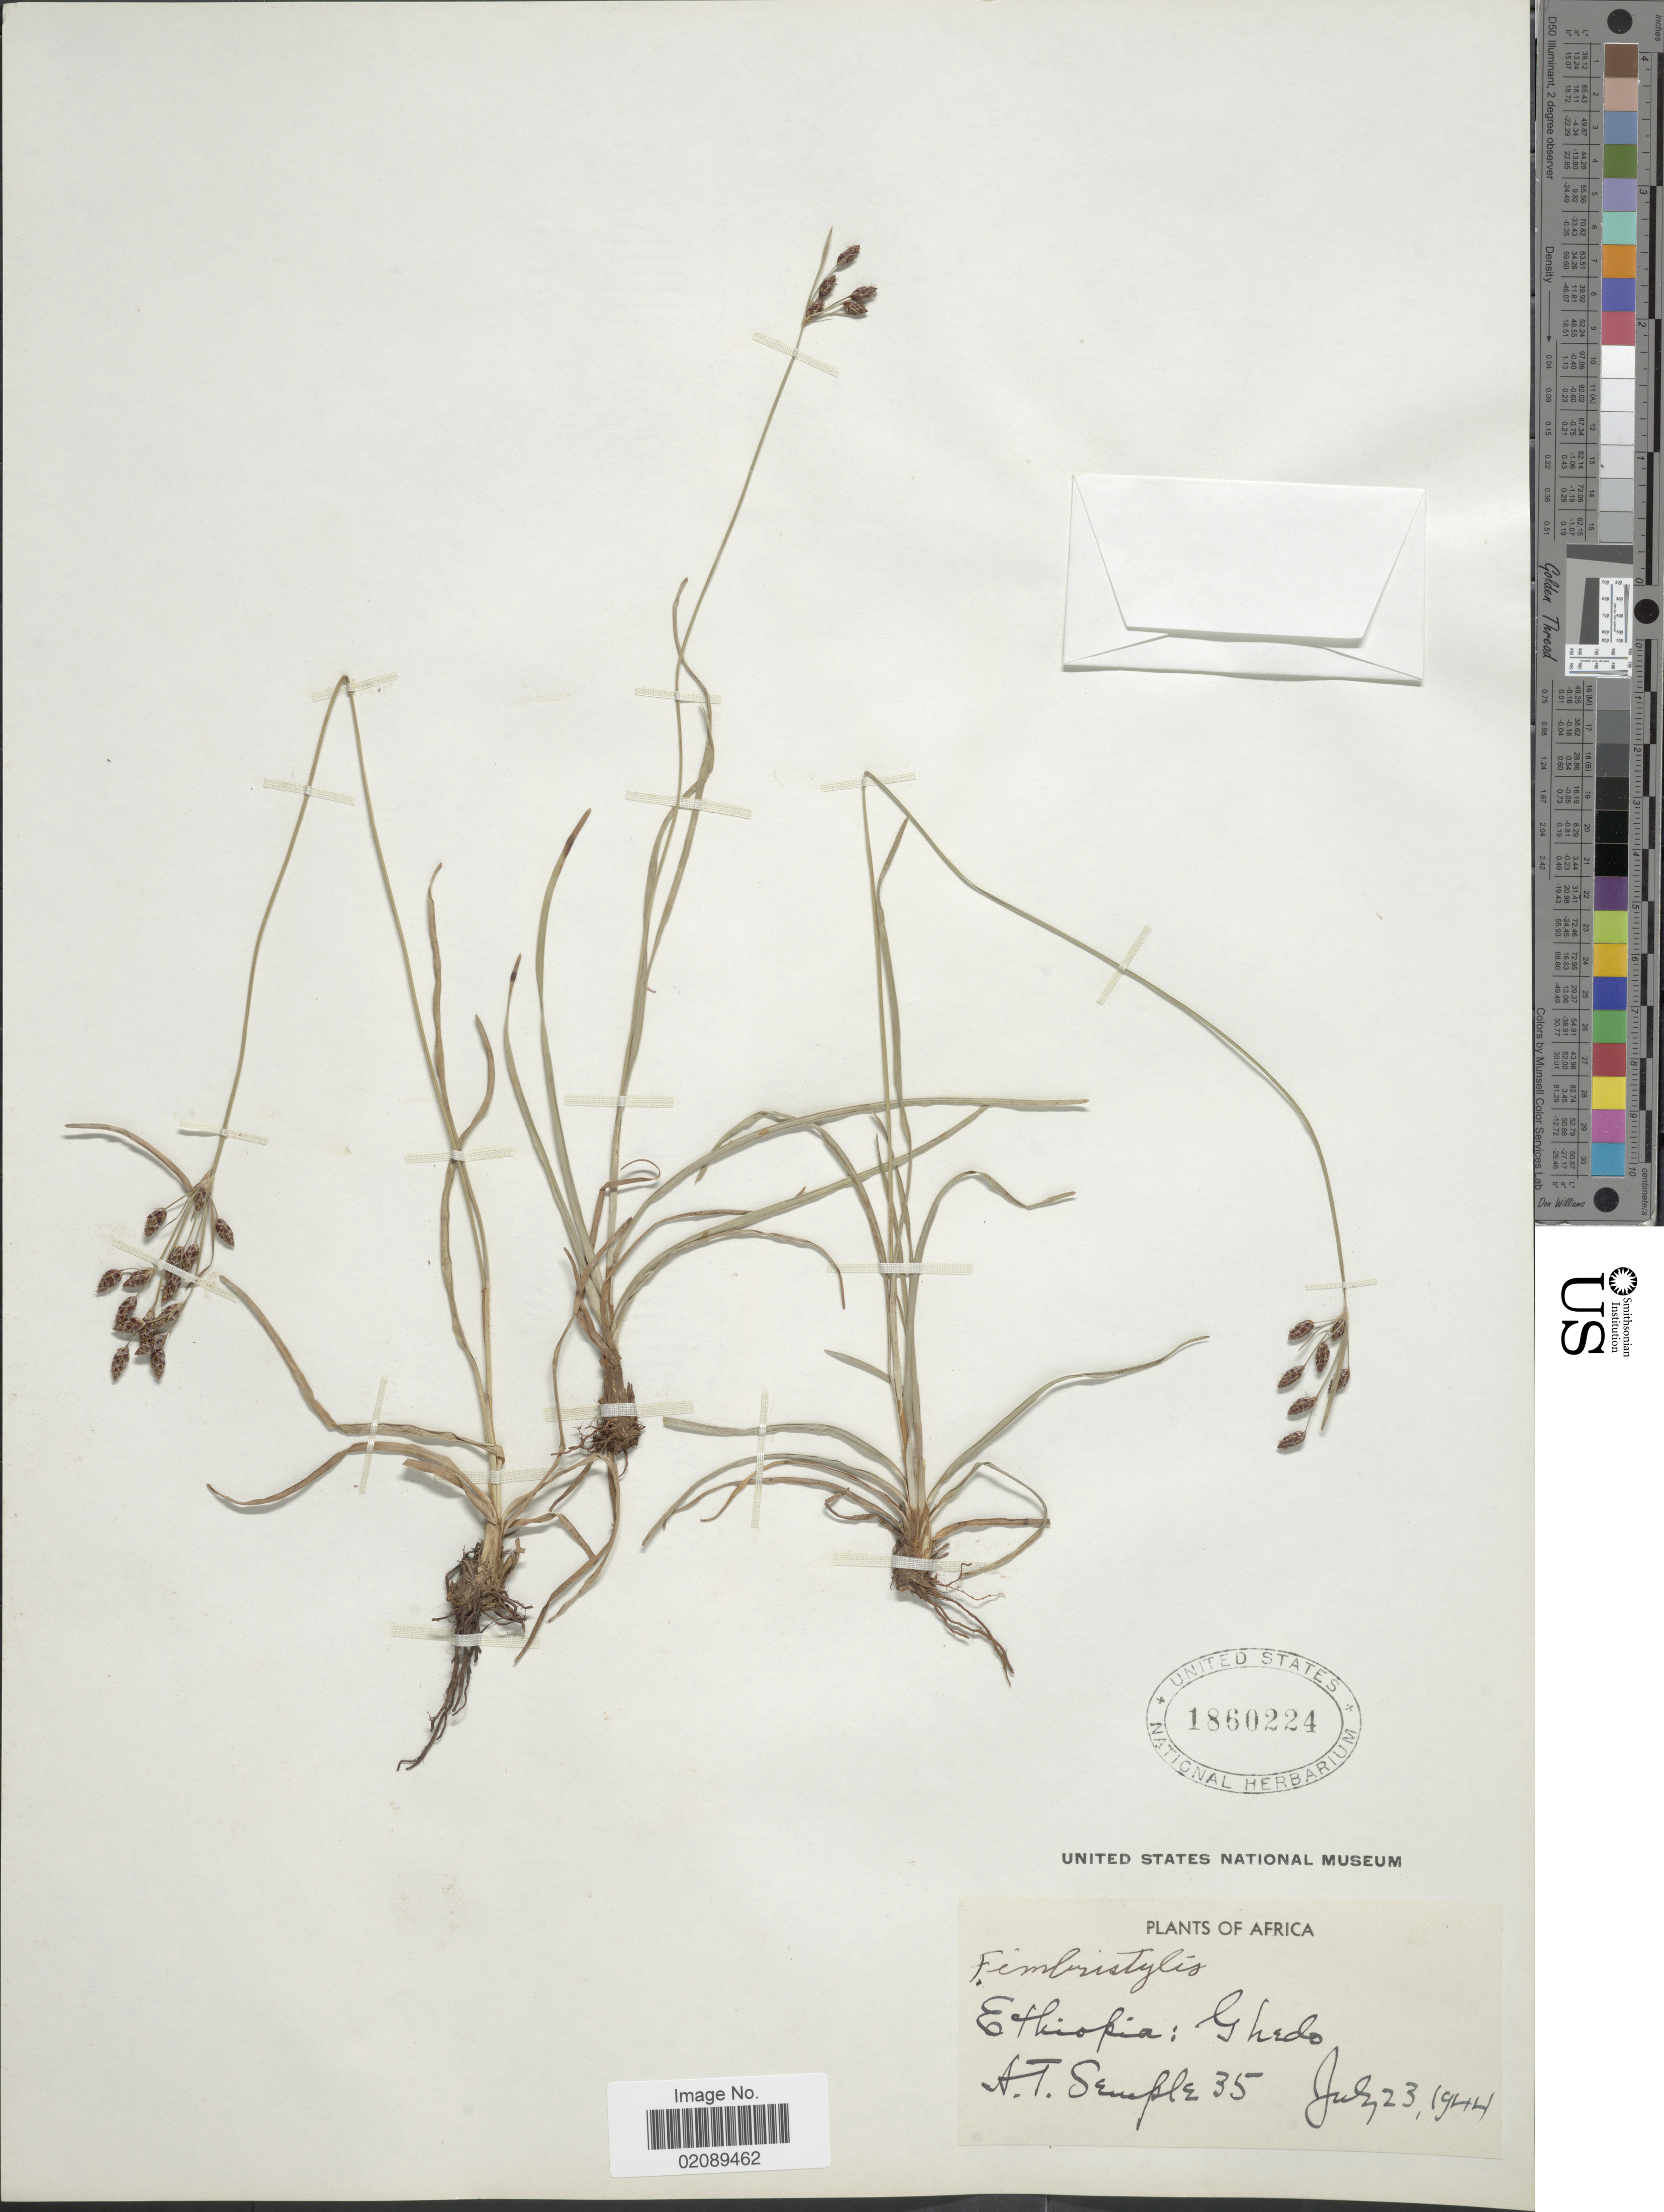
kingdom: Plantae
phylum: Tracheophyta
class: Liliopsida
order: Poales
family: Cyperaceae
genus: Fimbristylis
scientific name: Fimbristylis dichotoma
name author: (L.) Vahl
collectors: A. Semple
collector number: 35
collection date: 1944-07-23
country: Ethiopia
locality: Ghedo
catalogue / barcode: US 1860224